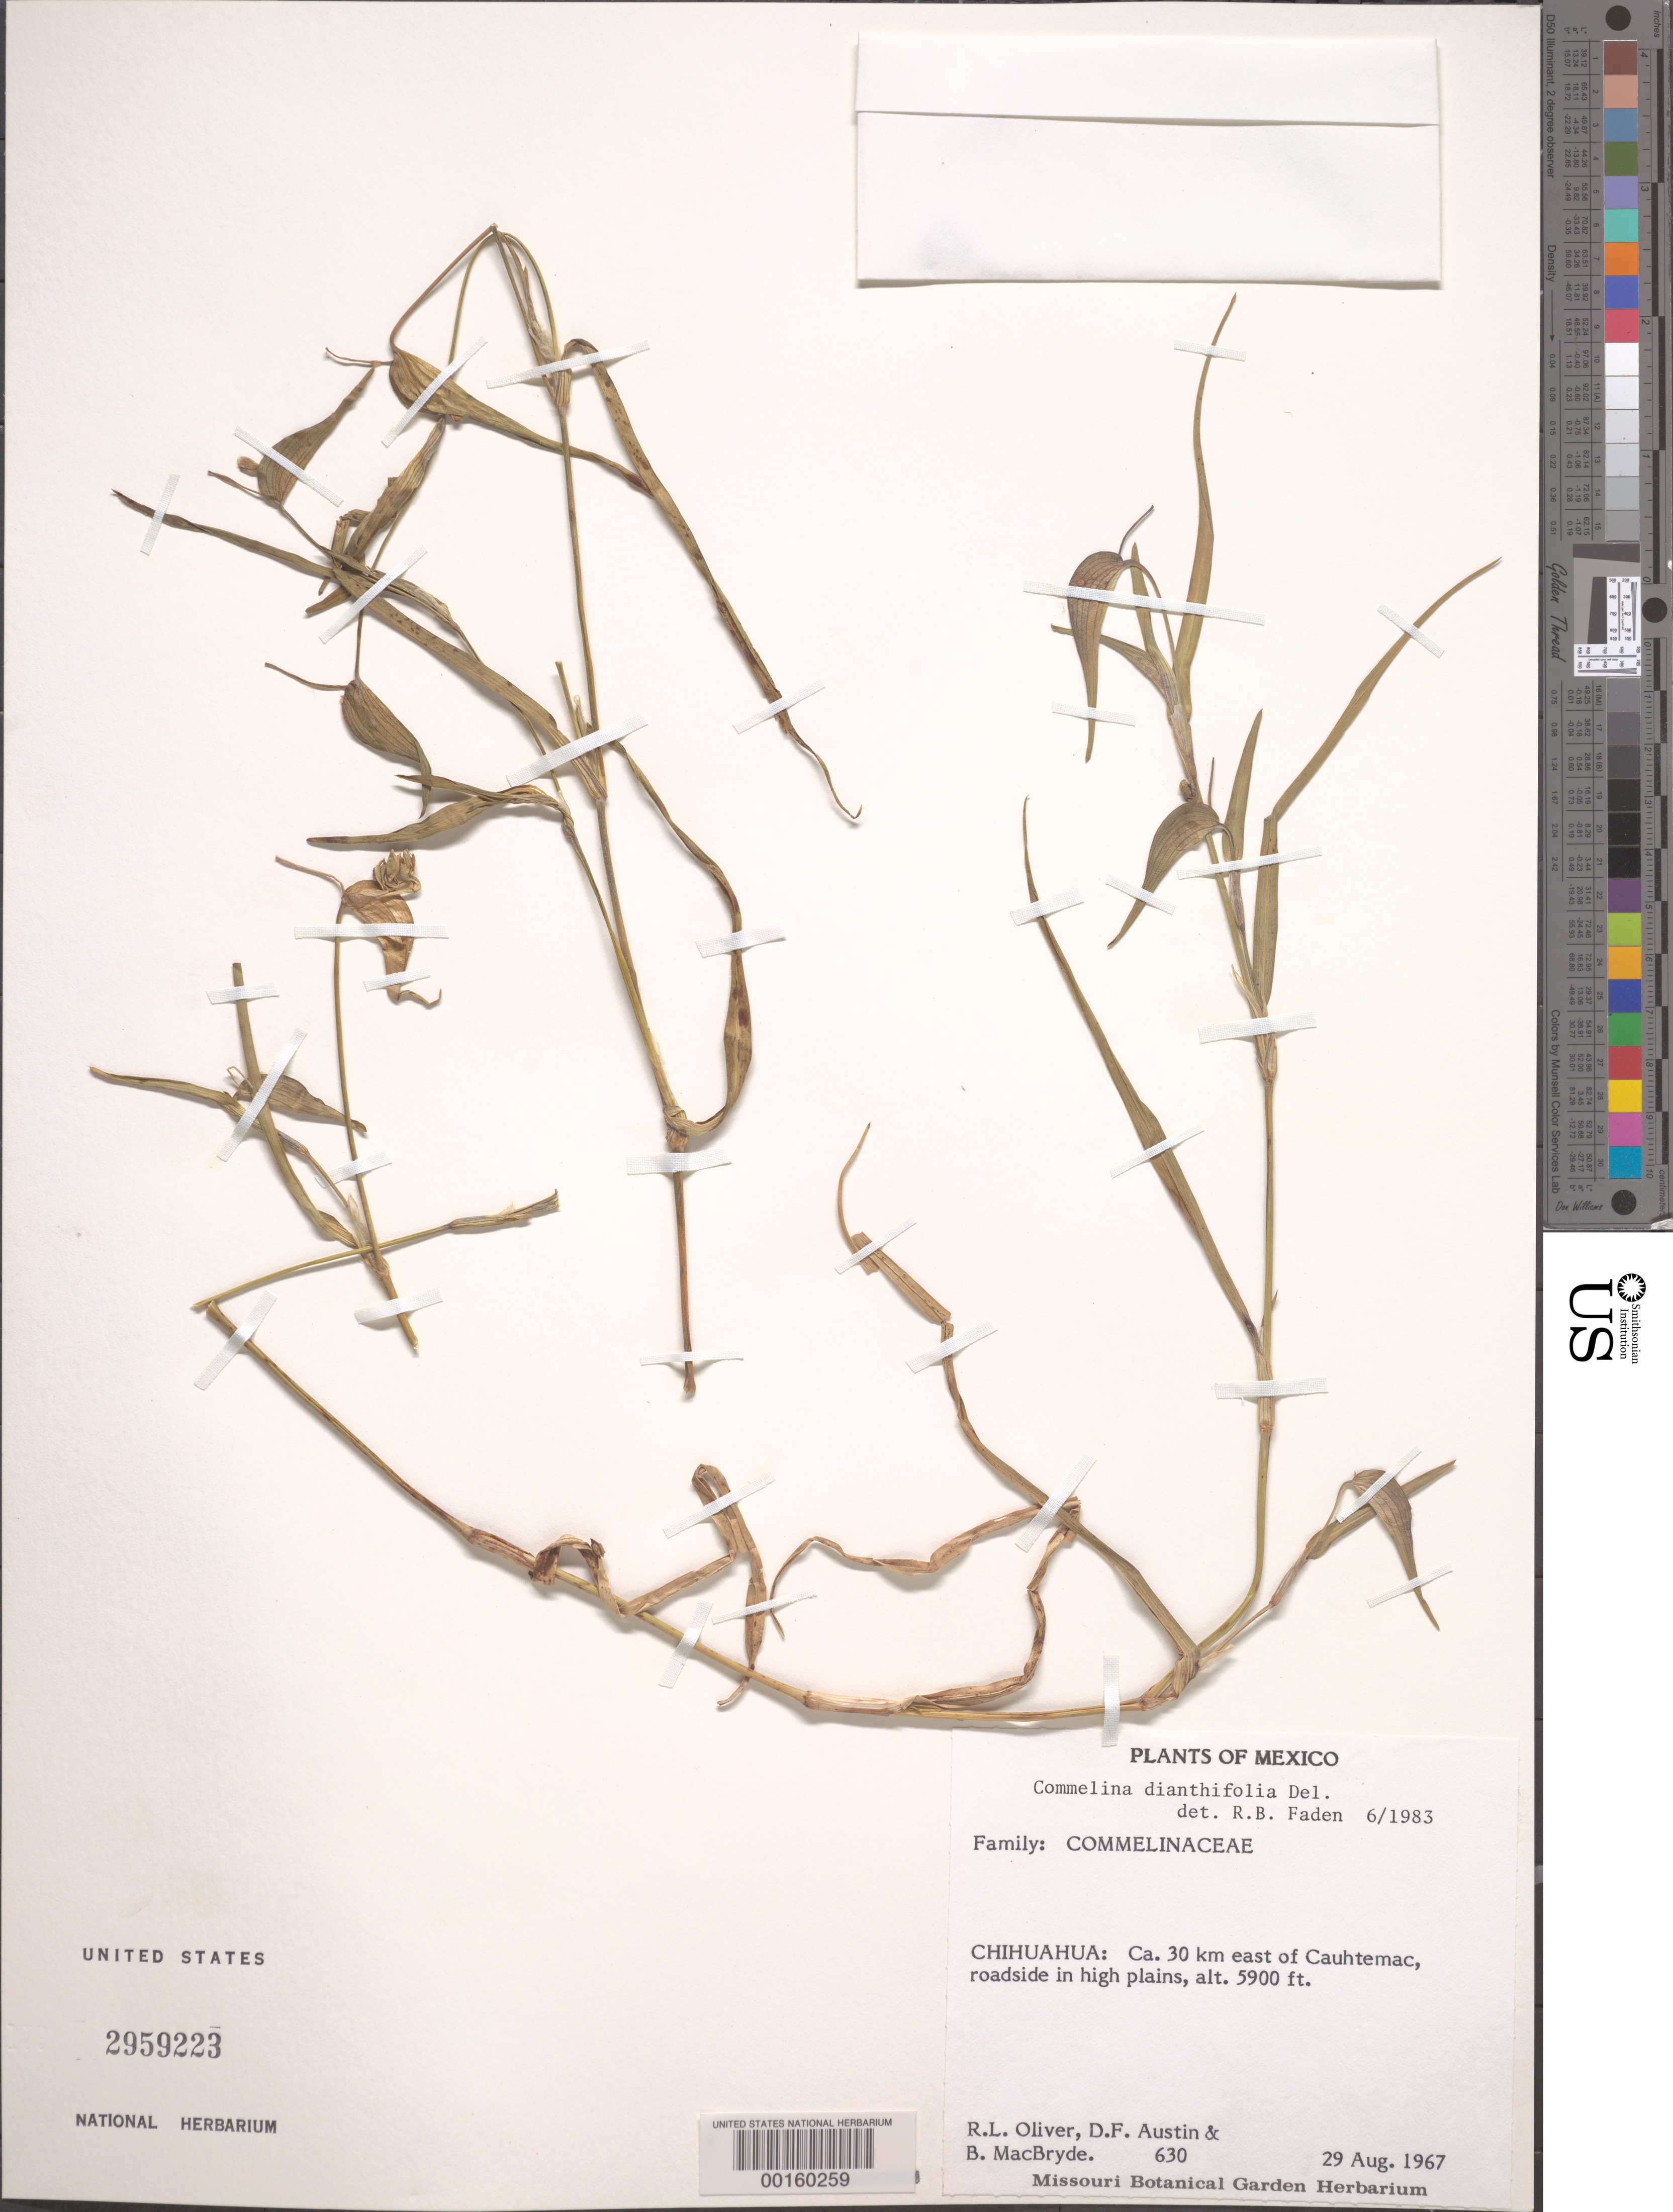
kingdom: Plantae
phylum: Tracheophyta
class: Liliopsida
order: Commelinales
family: Commelinaceae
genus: Commelina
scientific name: Commelina dianthifolia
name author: Redouté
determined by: Faden, Robert B., (US), Smithsonian Institution - National Museum of Natural History (UNITED STATES)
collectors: R. L. Oliver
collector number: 630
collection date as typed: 29 Aug 1967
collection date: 1967-08-29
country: Mexico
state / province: Chihuahua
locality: E of Cauhtemac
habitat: Roadside, in high plains.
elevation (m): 1800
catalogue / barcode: US 2959223